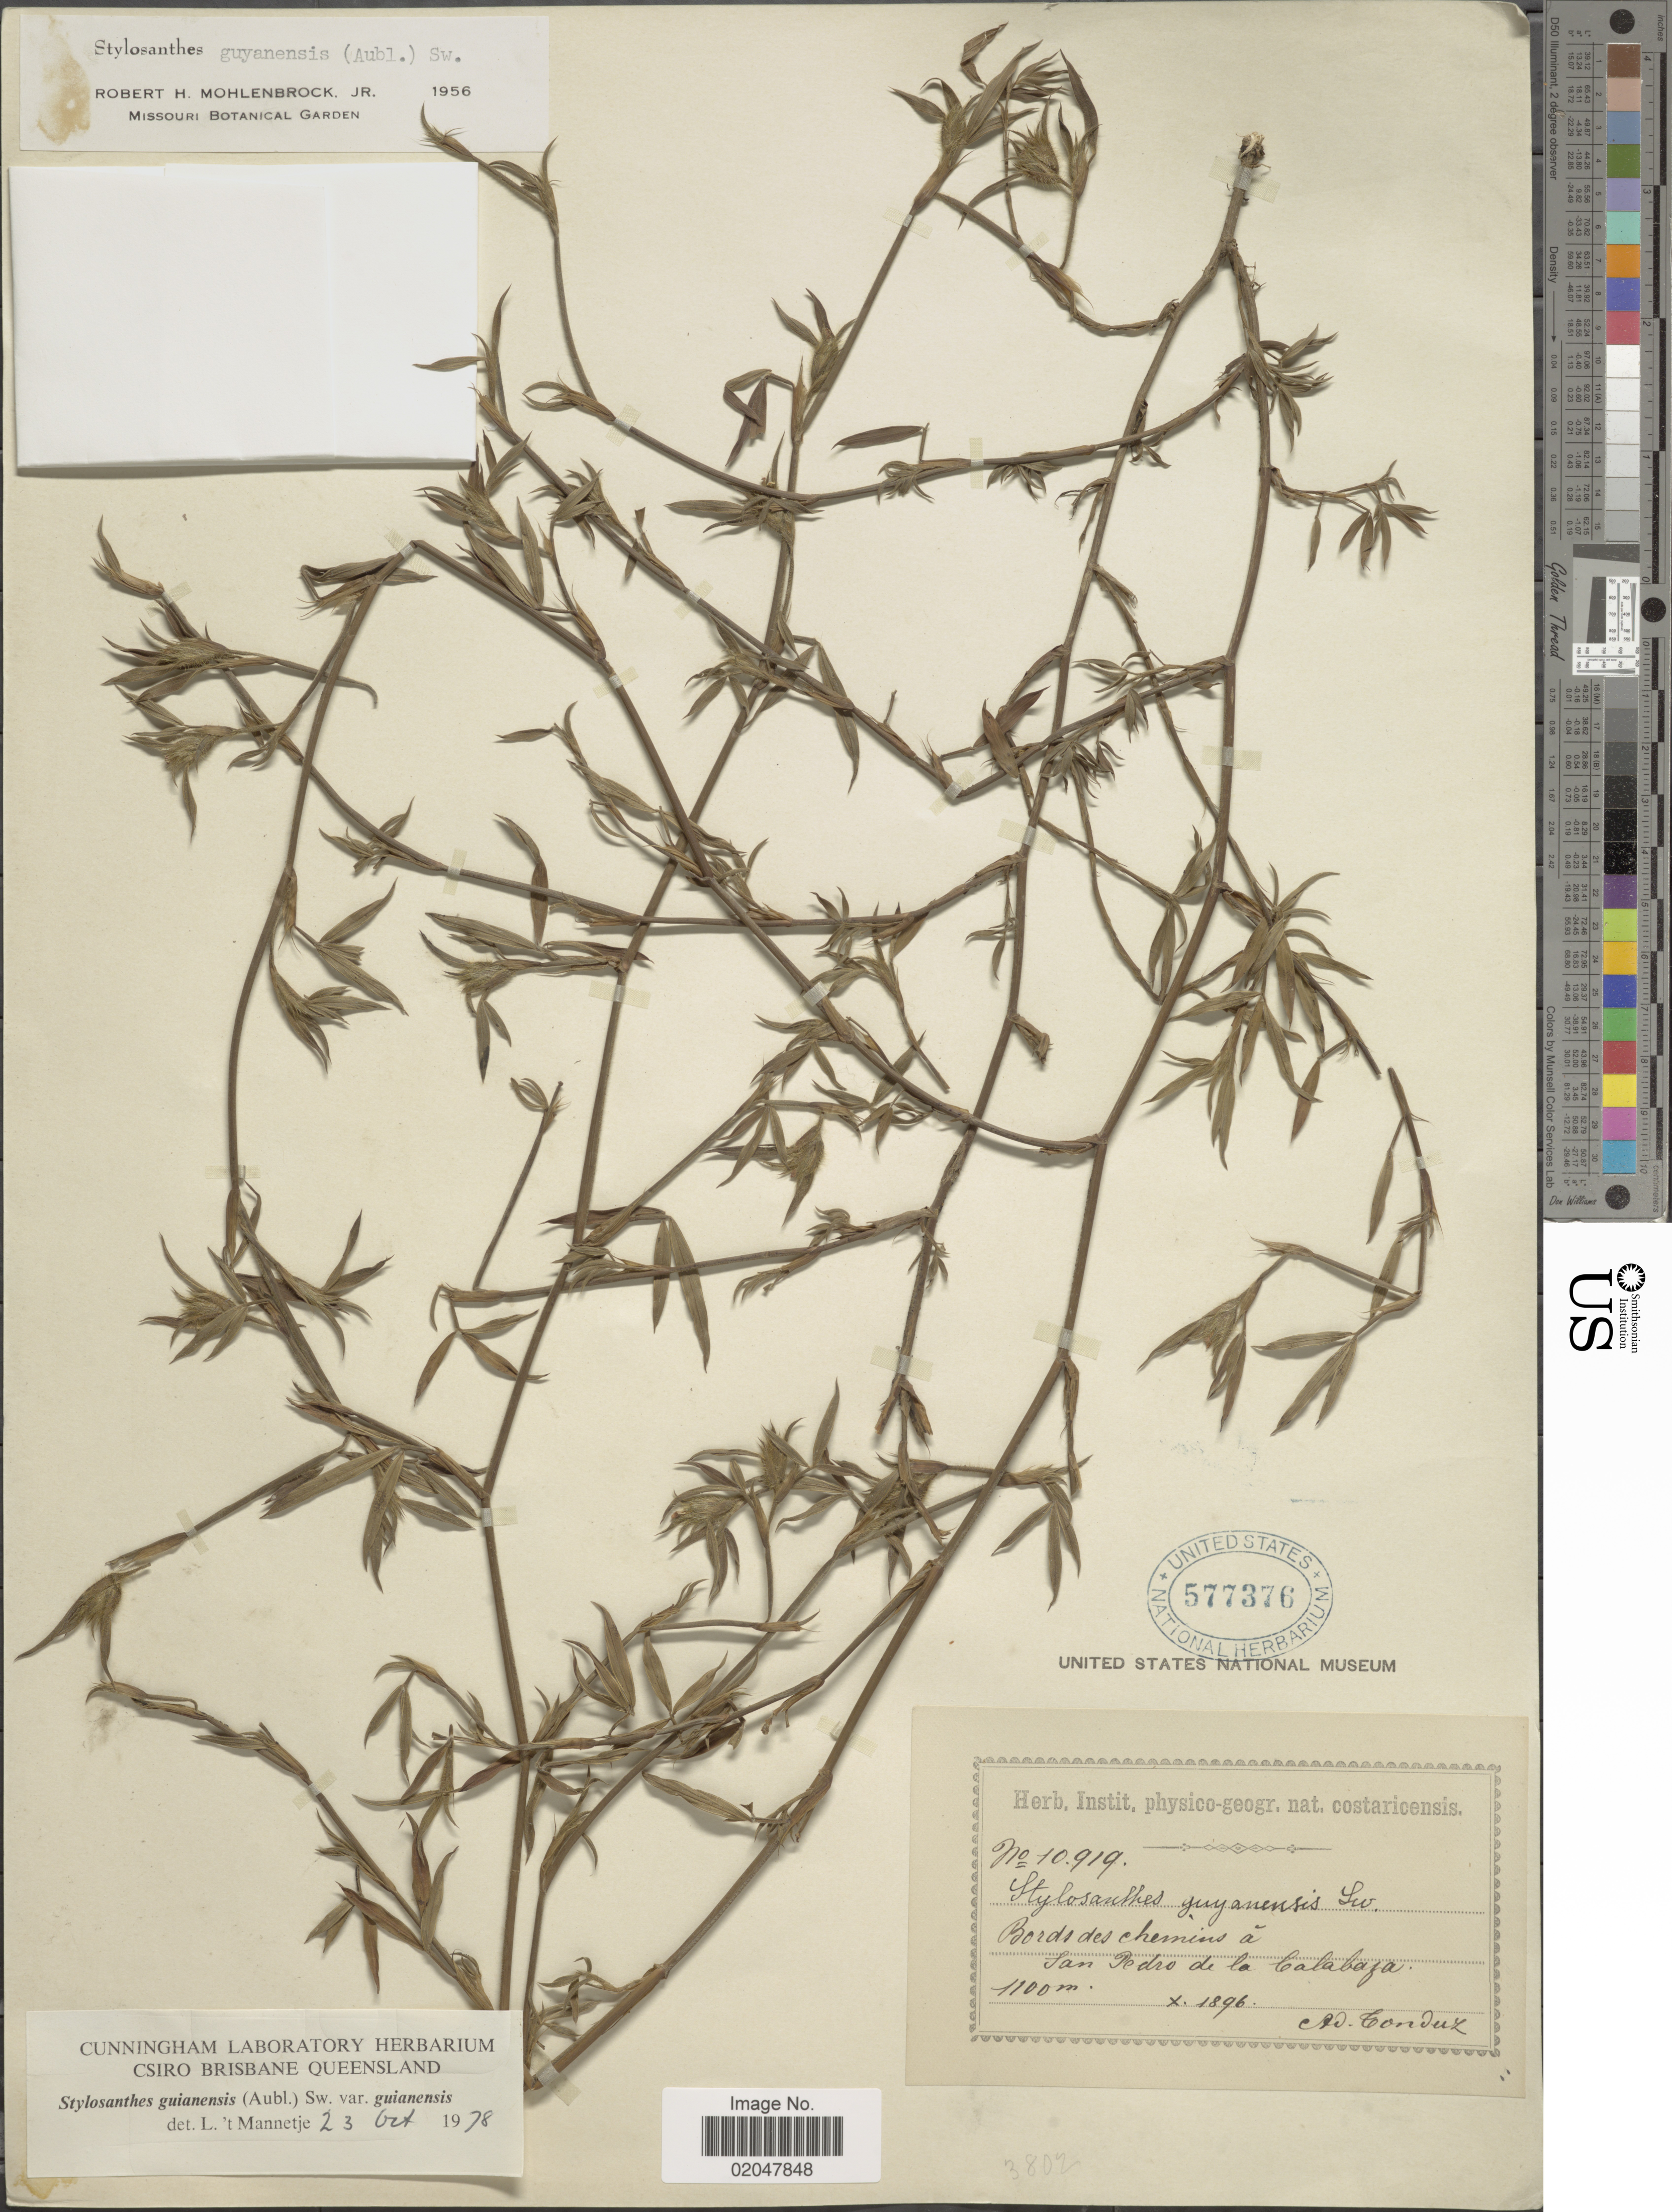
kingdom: Plantae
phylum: Tracheophyta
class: Magnoliopsida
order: Fabales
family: Fabaceae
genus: Stylosanthes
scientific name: Stylosanthes guianensis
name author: (Aubl.) Sw.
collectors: A. Tonduz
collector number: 10919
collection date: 1896-10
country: Costa Rica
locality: Bords des chemins a San Pedro de la Calabaza.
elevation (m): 1100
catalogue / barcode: US 577376